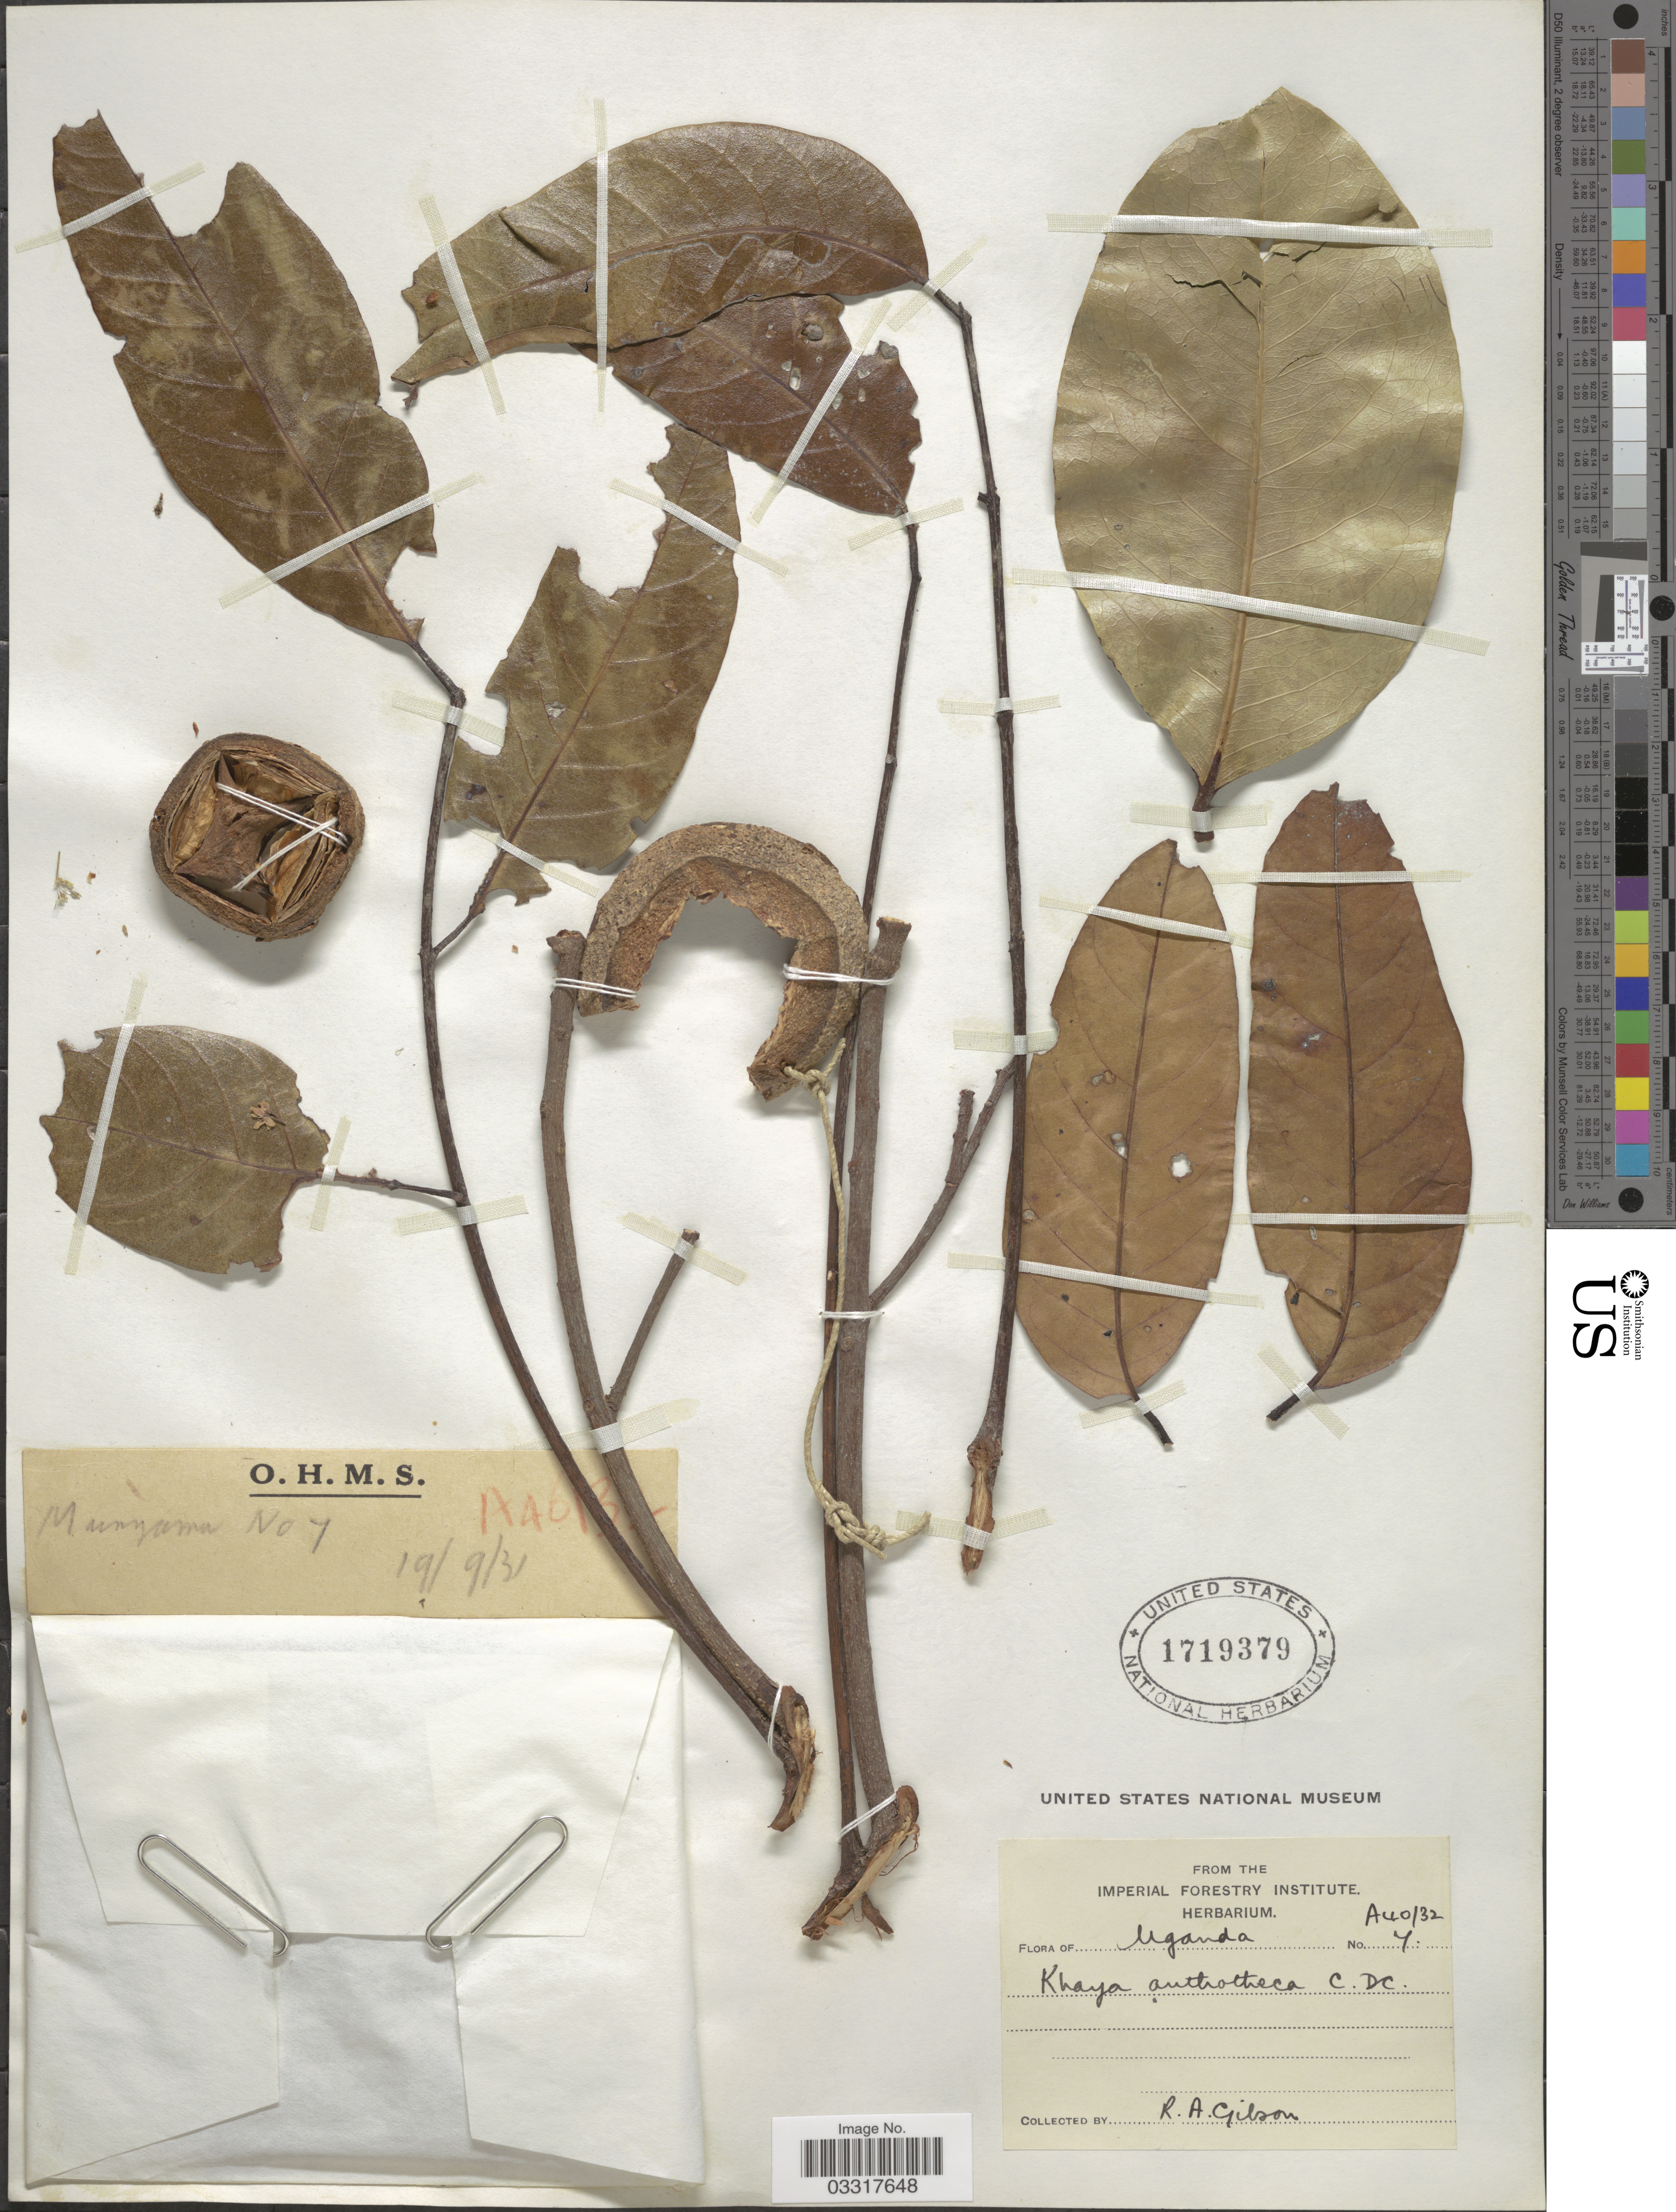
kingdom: Plantae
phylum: Tracheophyta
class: Magnoliopsida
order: Sapindales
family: Meliaceae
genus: Khaya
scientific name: Khaya anthotheca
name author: (Welw.) C. DC.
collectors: R. Gibson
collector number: A40/32/7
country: Uganda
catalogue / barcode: US 1719379